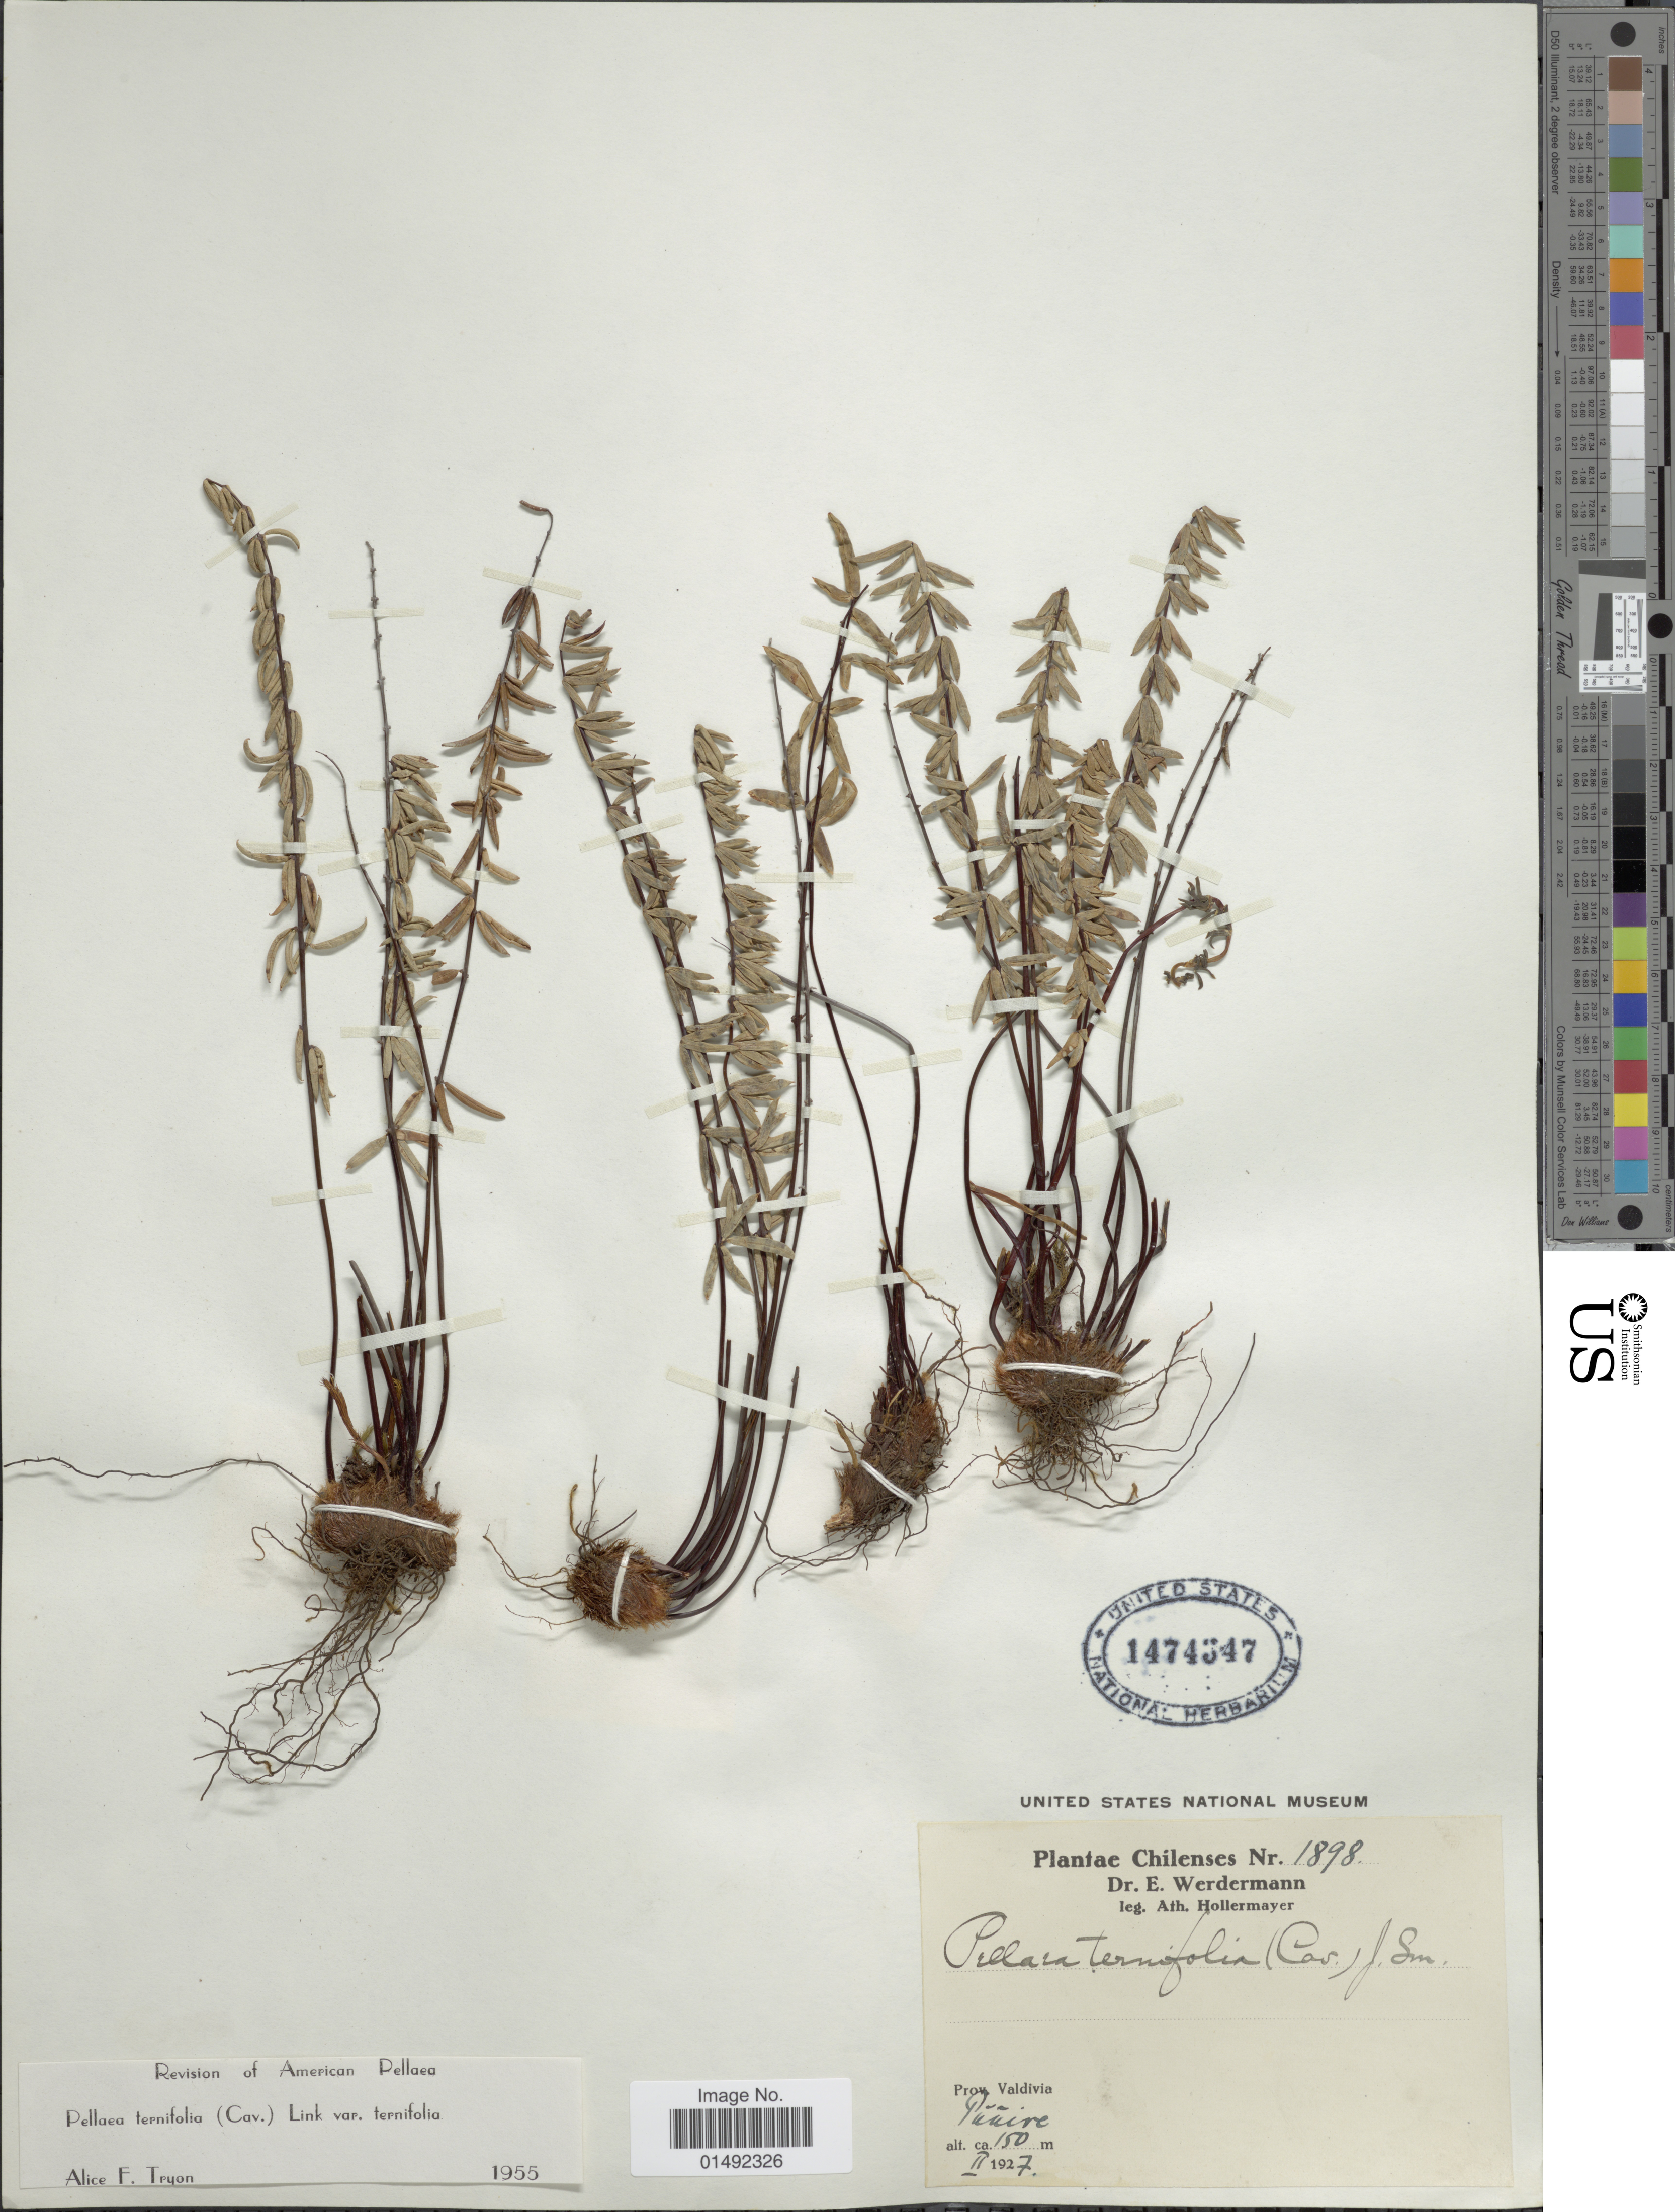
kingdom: Plantae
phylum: Tracheophyta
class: Polypodiopsida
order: Polypodiales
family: Pteridaceae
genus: Pellaea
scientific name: Pellaea ternifolia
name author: (Cav.) Link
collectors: A. Hollermayer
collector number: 1898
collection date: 1927-02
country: Chile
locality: Prov. Valdivia, Punire.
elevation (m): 150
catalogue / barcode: US 1474347